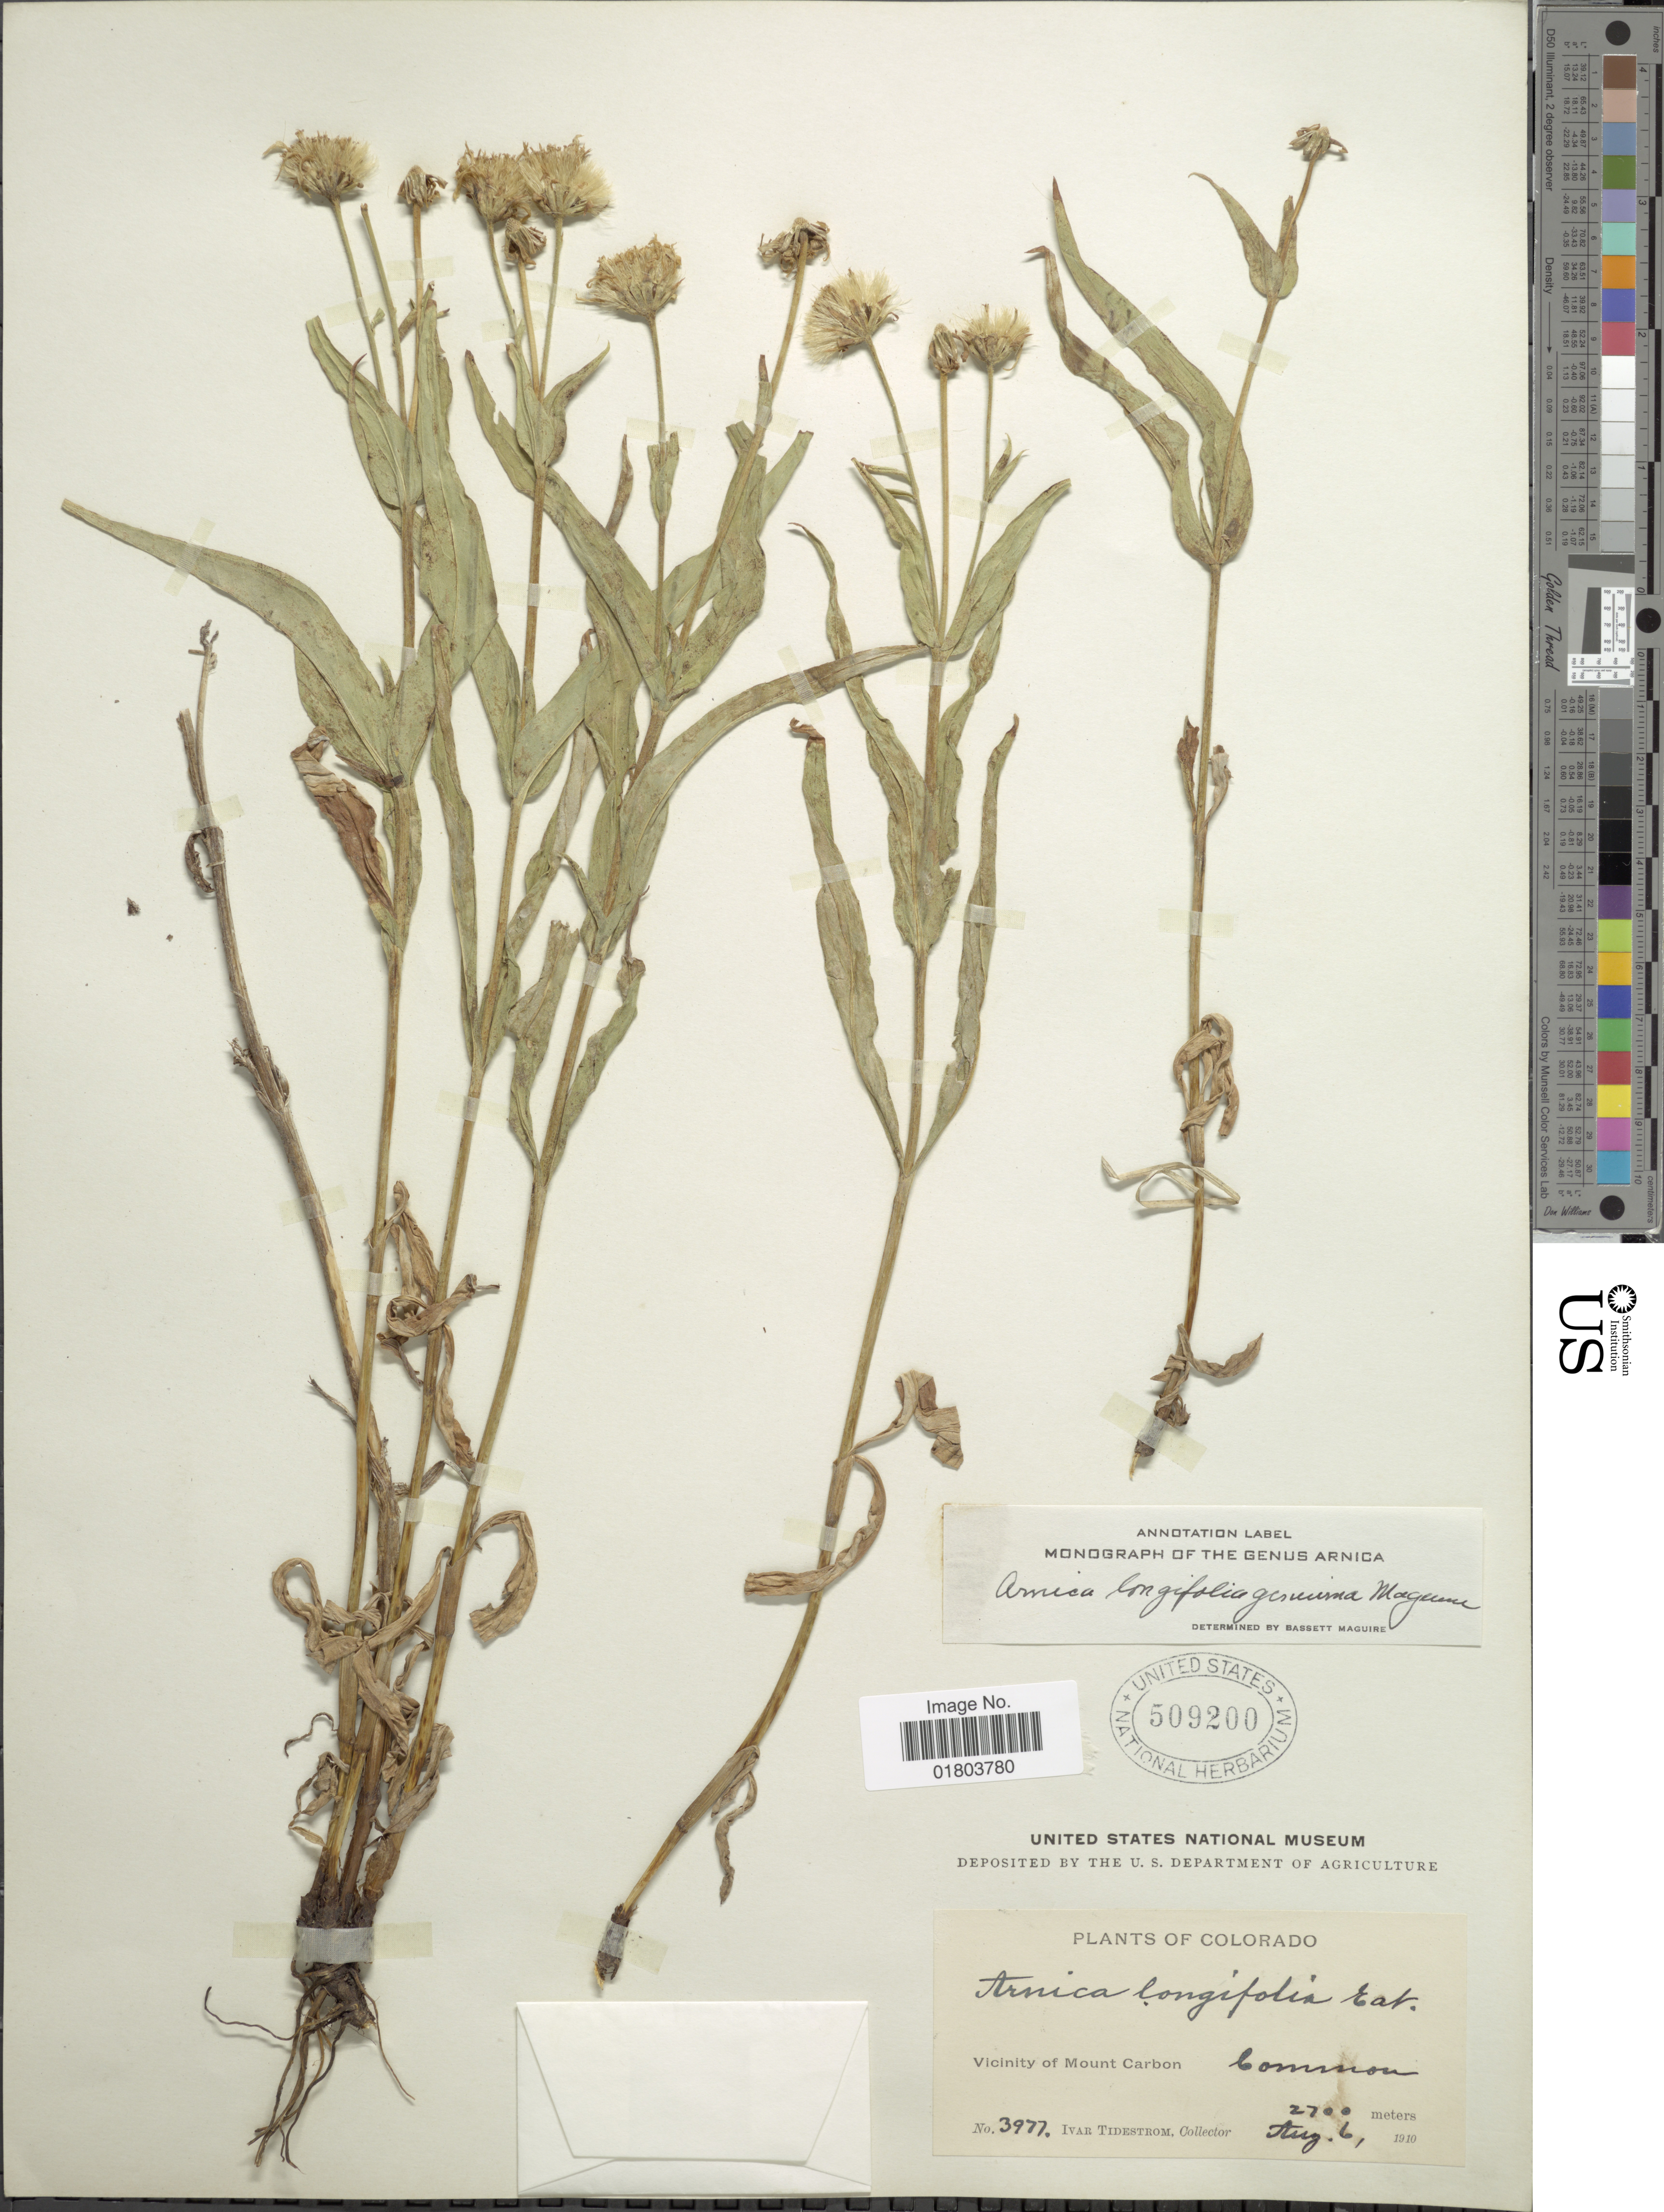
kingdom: Plantae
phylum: Tracheophyta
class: Magnoliopsida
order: Asterales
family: Asteraceae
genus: Arnica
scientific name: Arnica longifolia subsp. genuina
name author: Maguire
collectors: I. F. Tidestrom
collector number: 3977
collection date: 1910-08-06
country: United States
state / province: Colorado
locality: Vicinity of Mount Carbon, Common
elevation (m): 2700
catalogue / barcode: US 509200